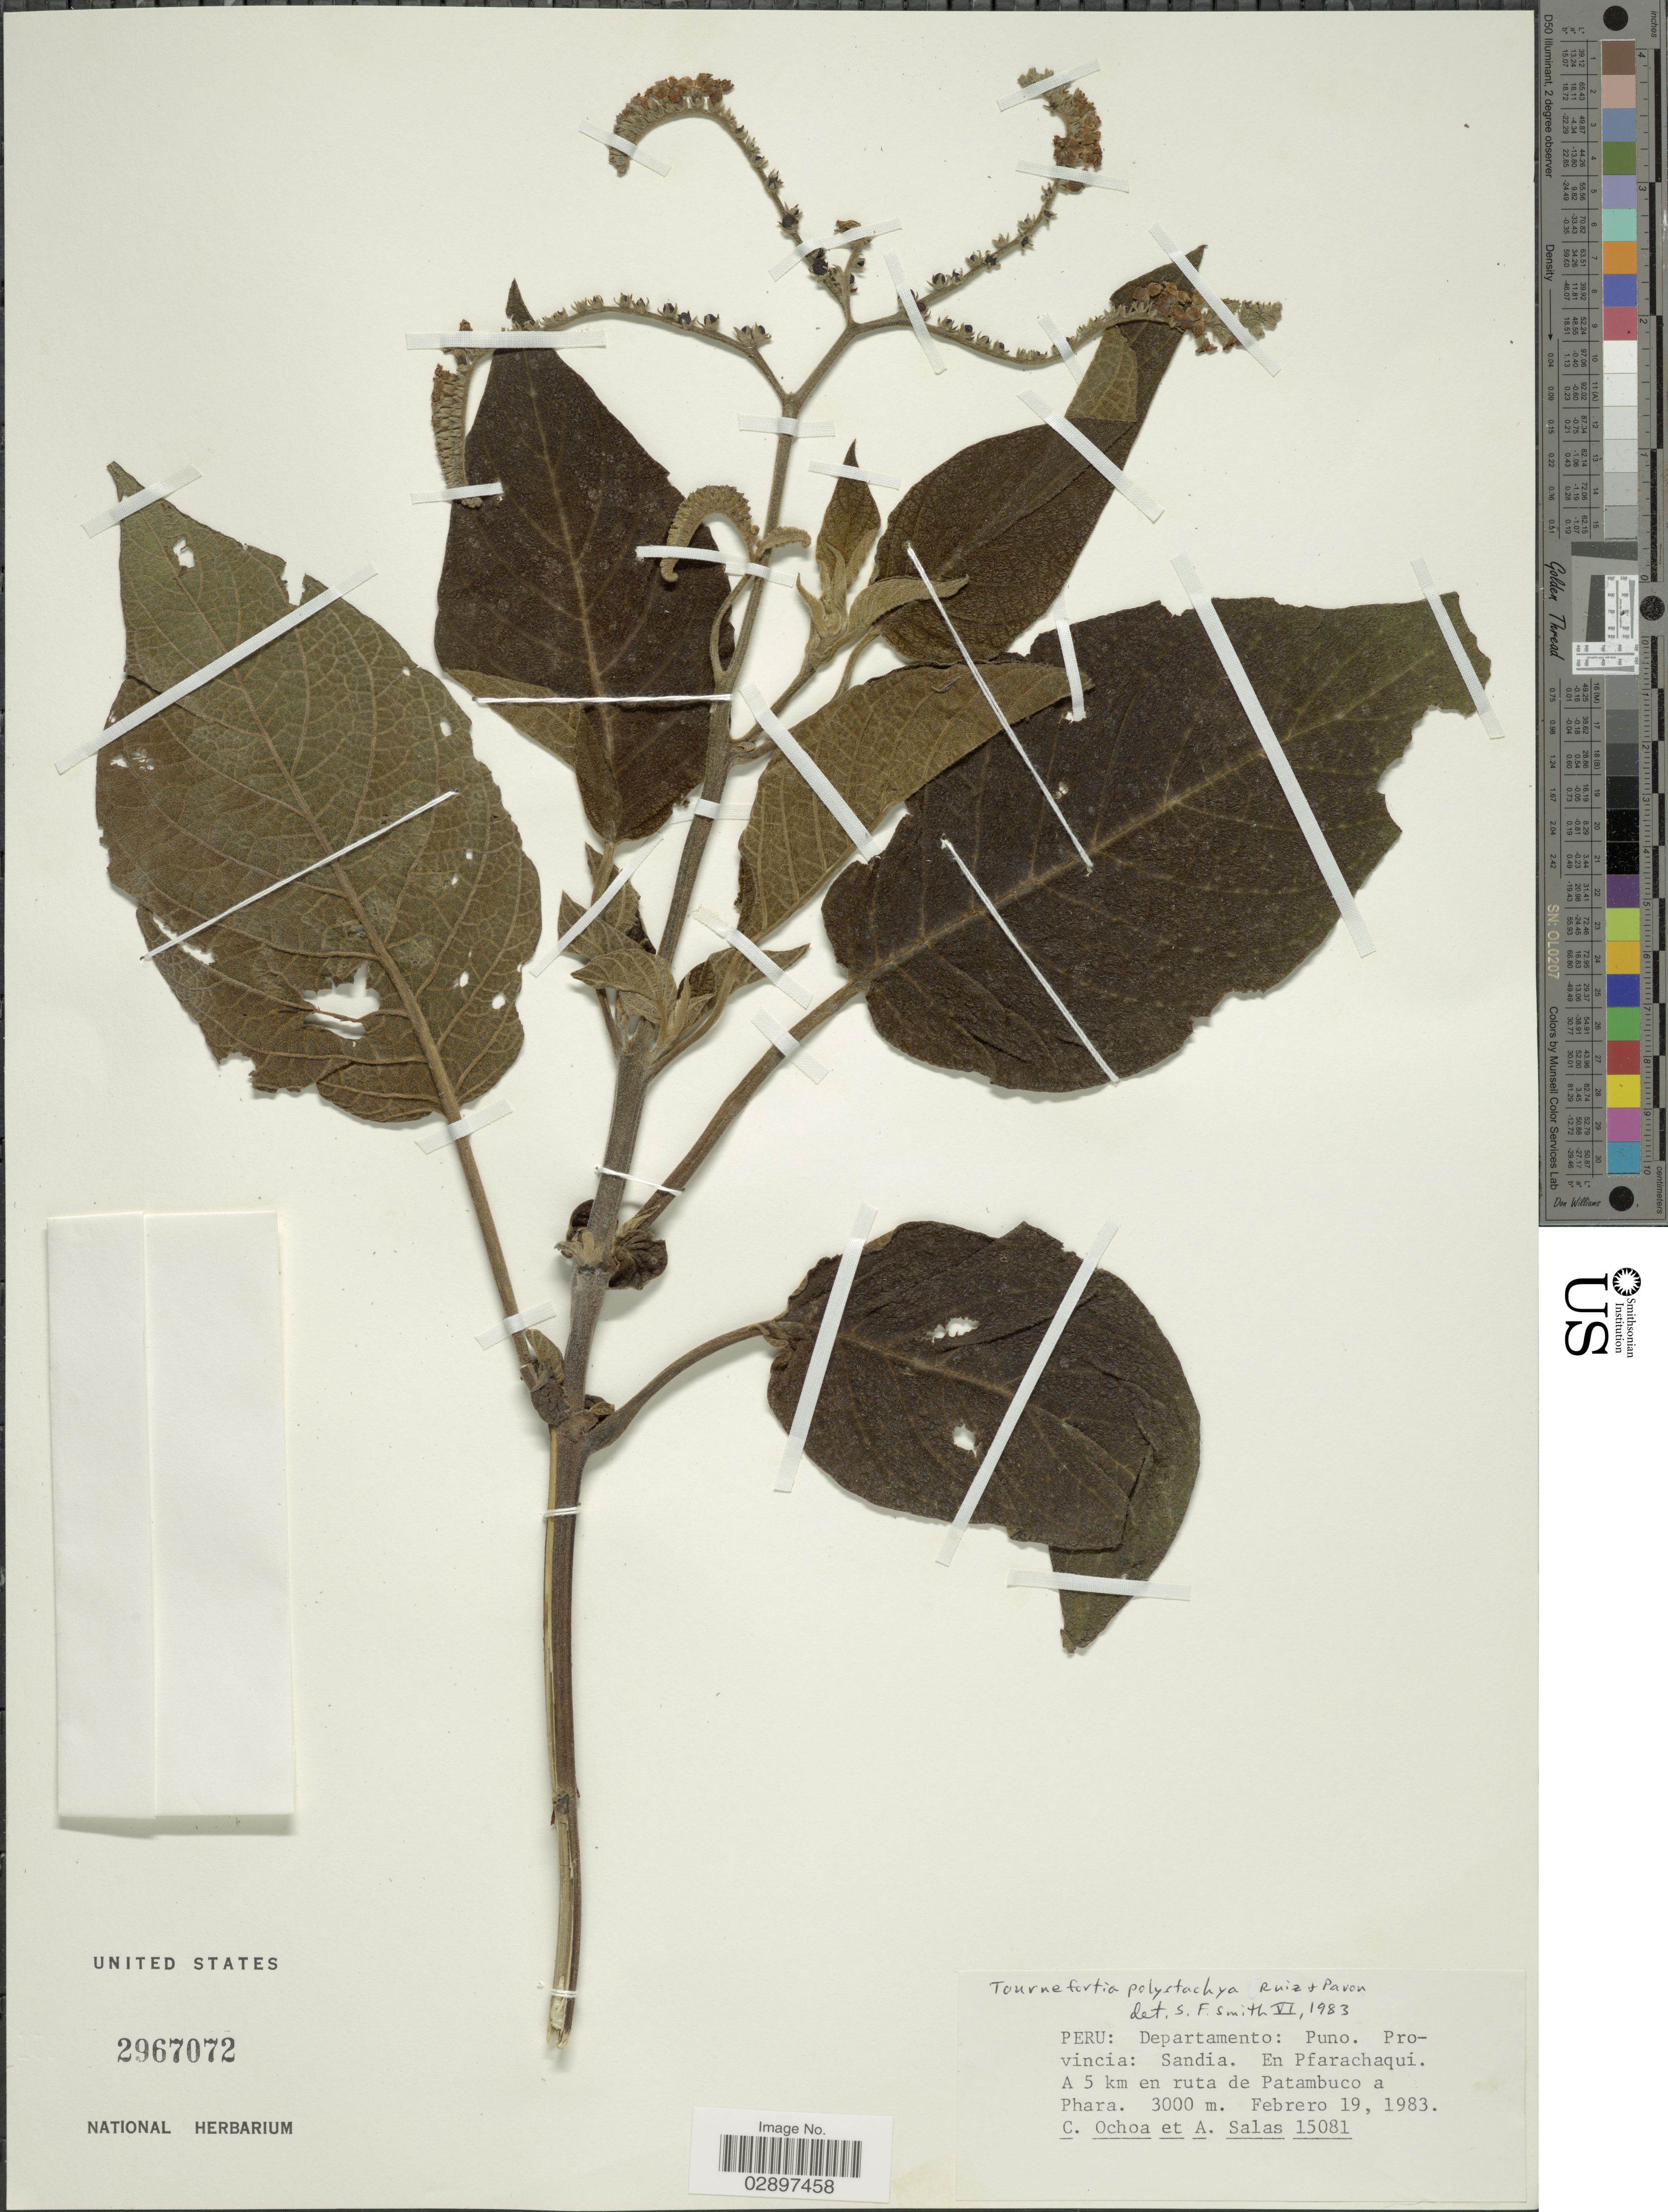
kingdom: Plantae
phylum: Tracheophyta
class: Magnoliopsida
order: Boraginales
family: Heliotropiaceae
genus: Tournefortia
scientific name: Tournefortia polystachya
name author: Ruiz & Pav.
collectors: C. Ochoa & A. Salas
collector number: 15081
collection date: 1983-02-19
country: Peru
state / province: Puno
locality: Departamento: Puno. Provincia: Sandia. En Pfarachaqui. A 5 km en ruta de Patambuco a Phara.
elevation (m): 3000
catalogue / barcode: US 2967072